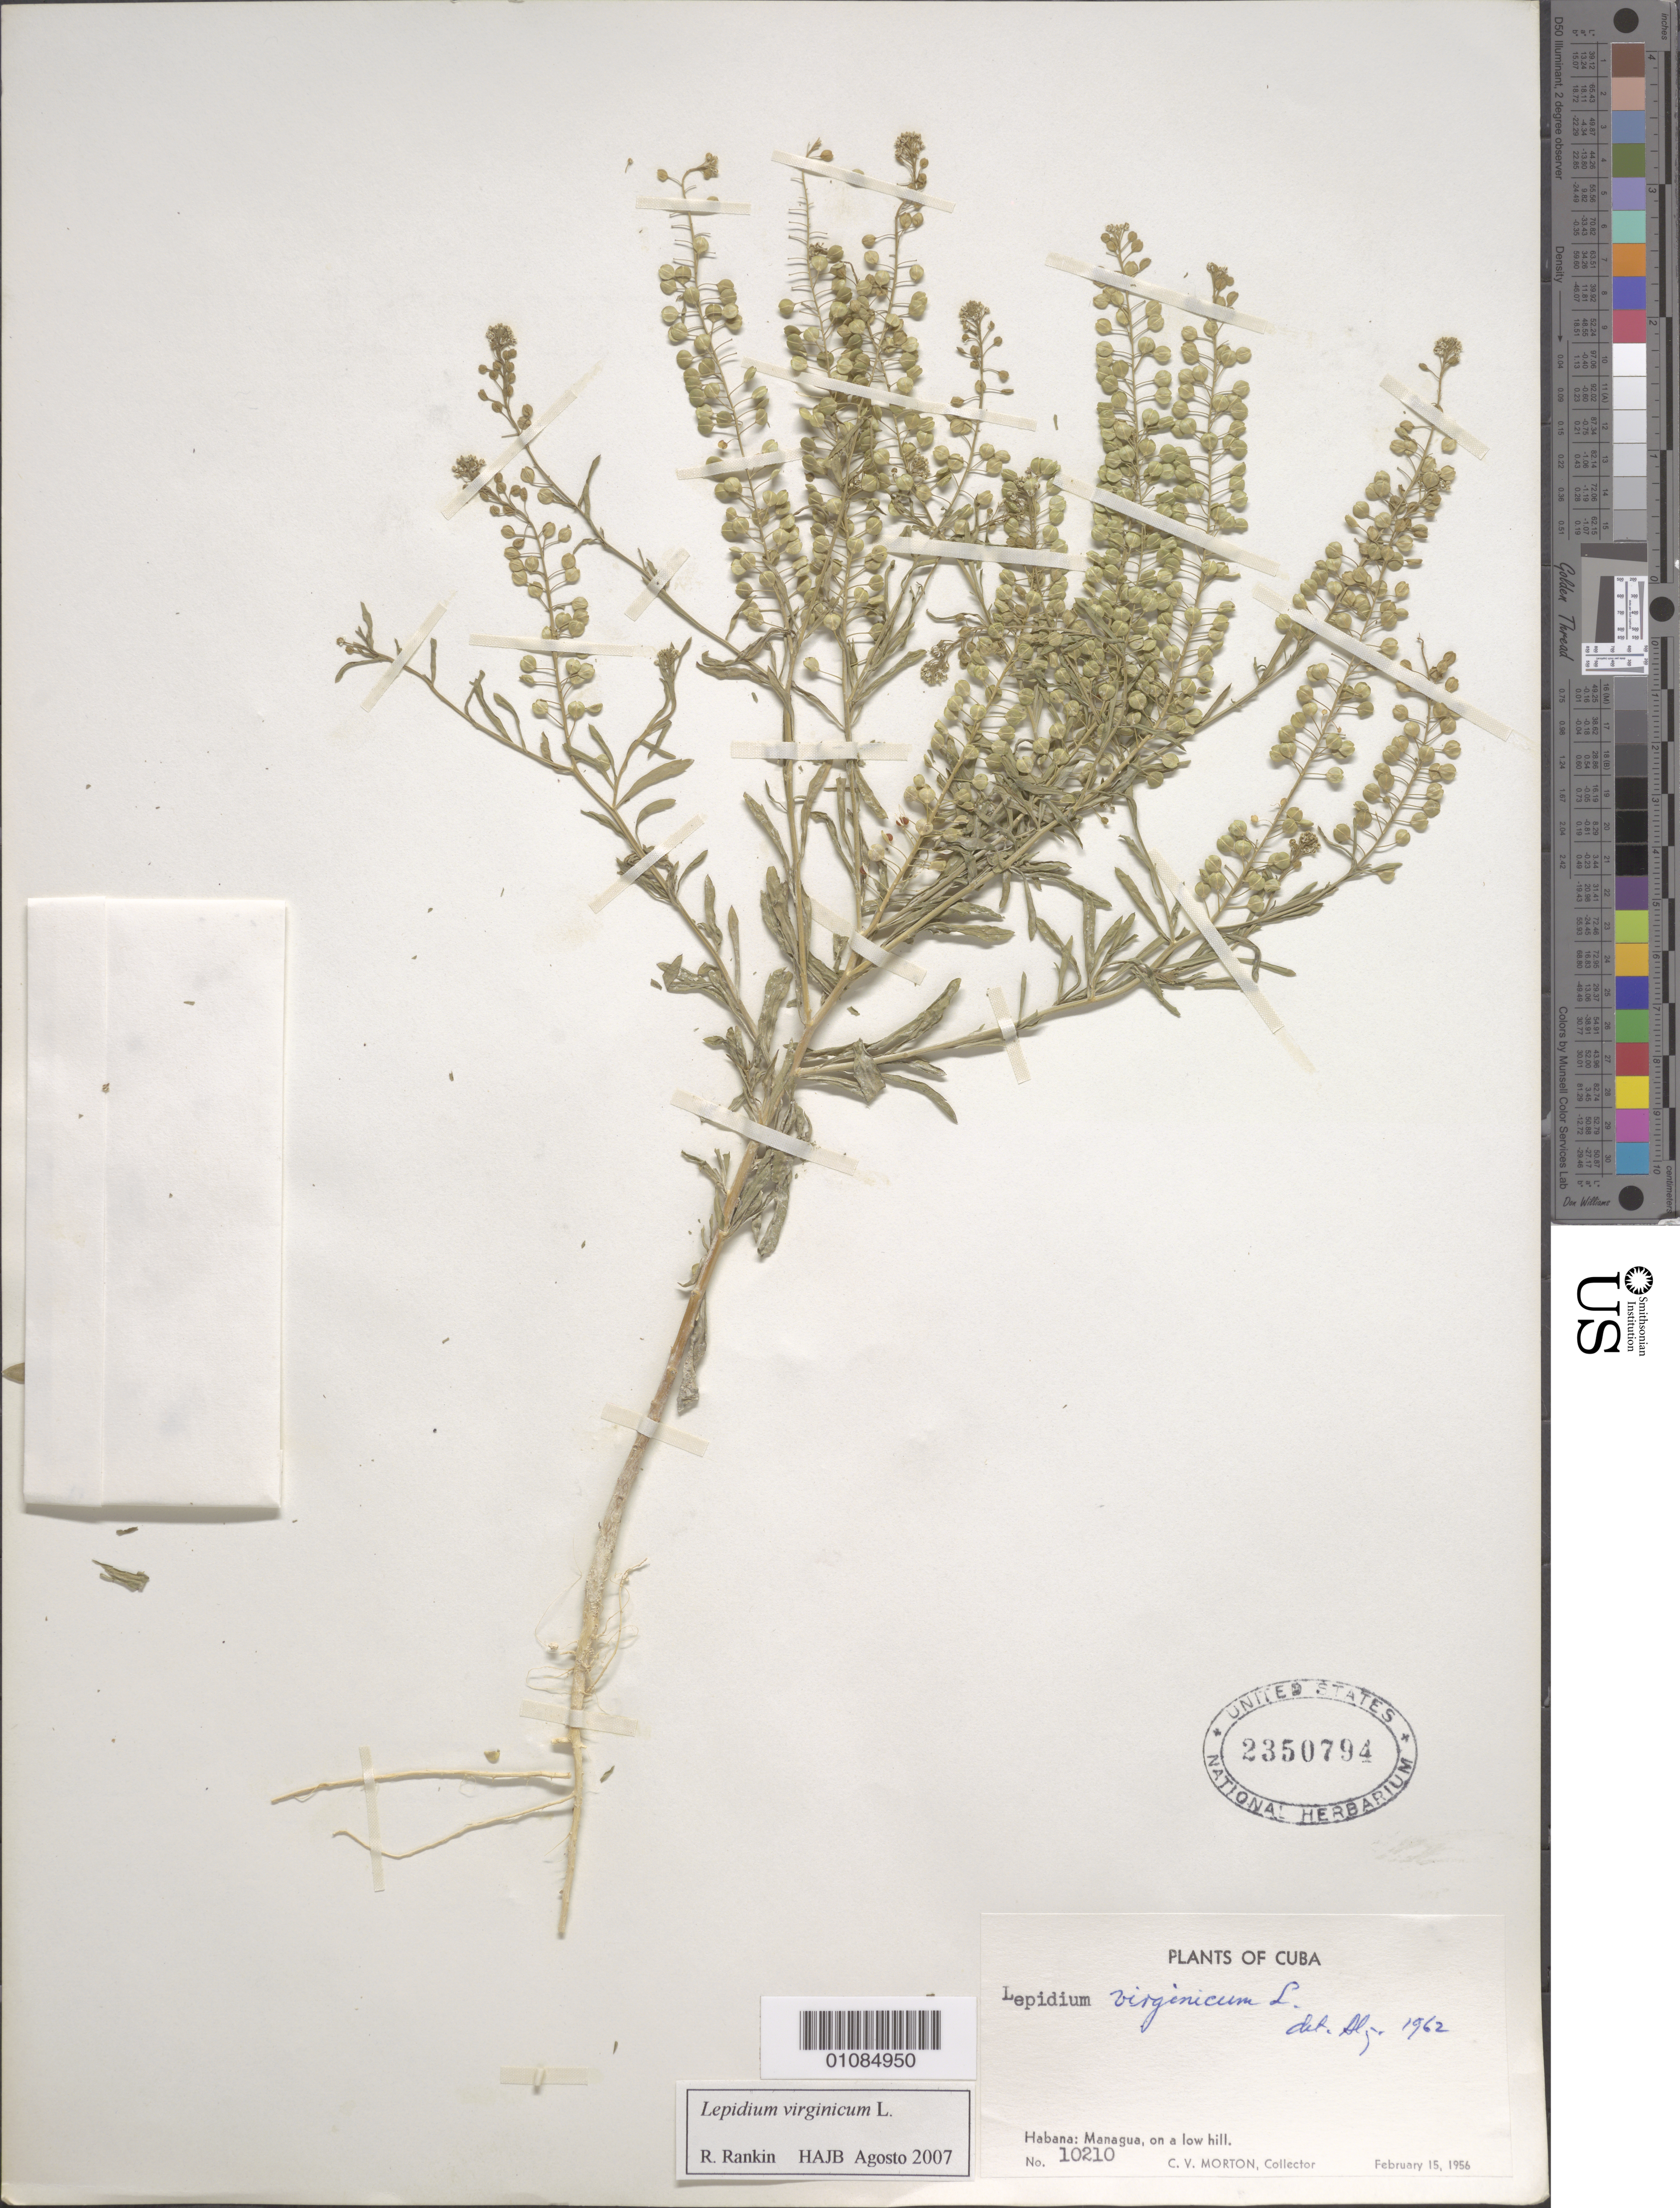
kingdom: Plantae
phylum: Tracheophyta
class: Magnoliopsida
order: Brassicales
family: Brassicaceae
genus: Lepidium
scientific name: Lepidium virginicum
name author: L.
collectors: C. V. Morton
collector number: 10210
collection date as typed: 15 Feb 1956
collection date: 1956-02-15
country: Cuba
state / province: La Habana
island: Cuba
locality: Habana: Managua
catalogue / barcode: US 2350794